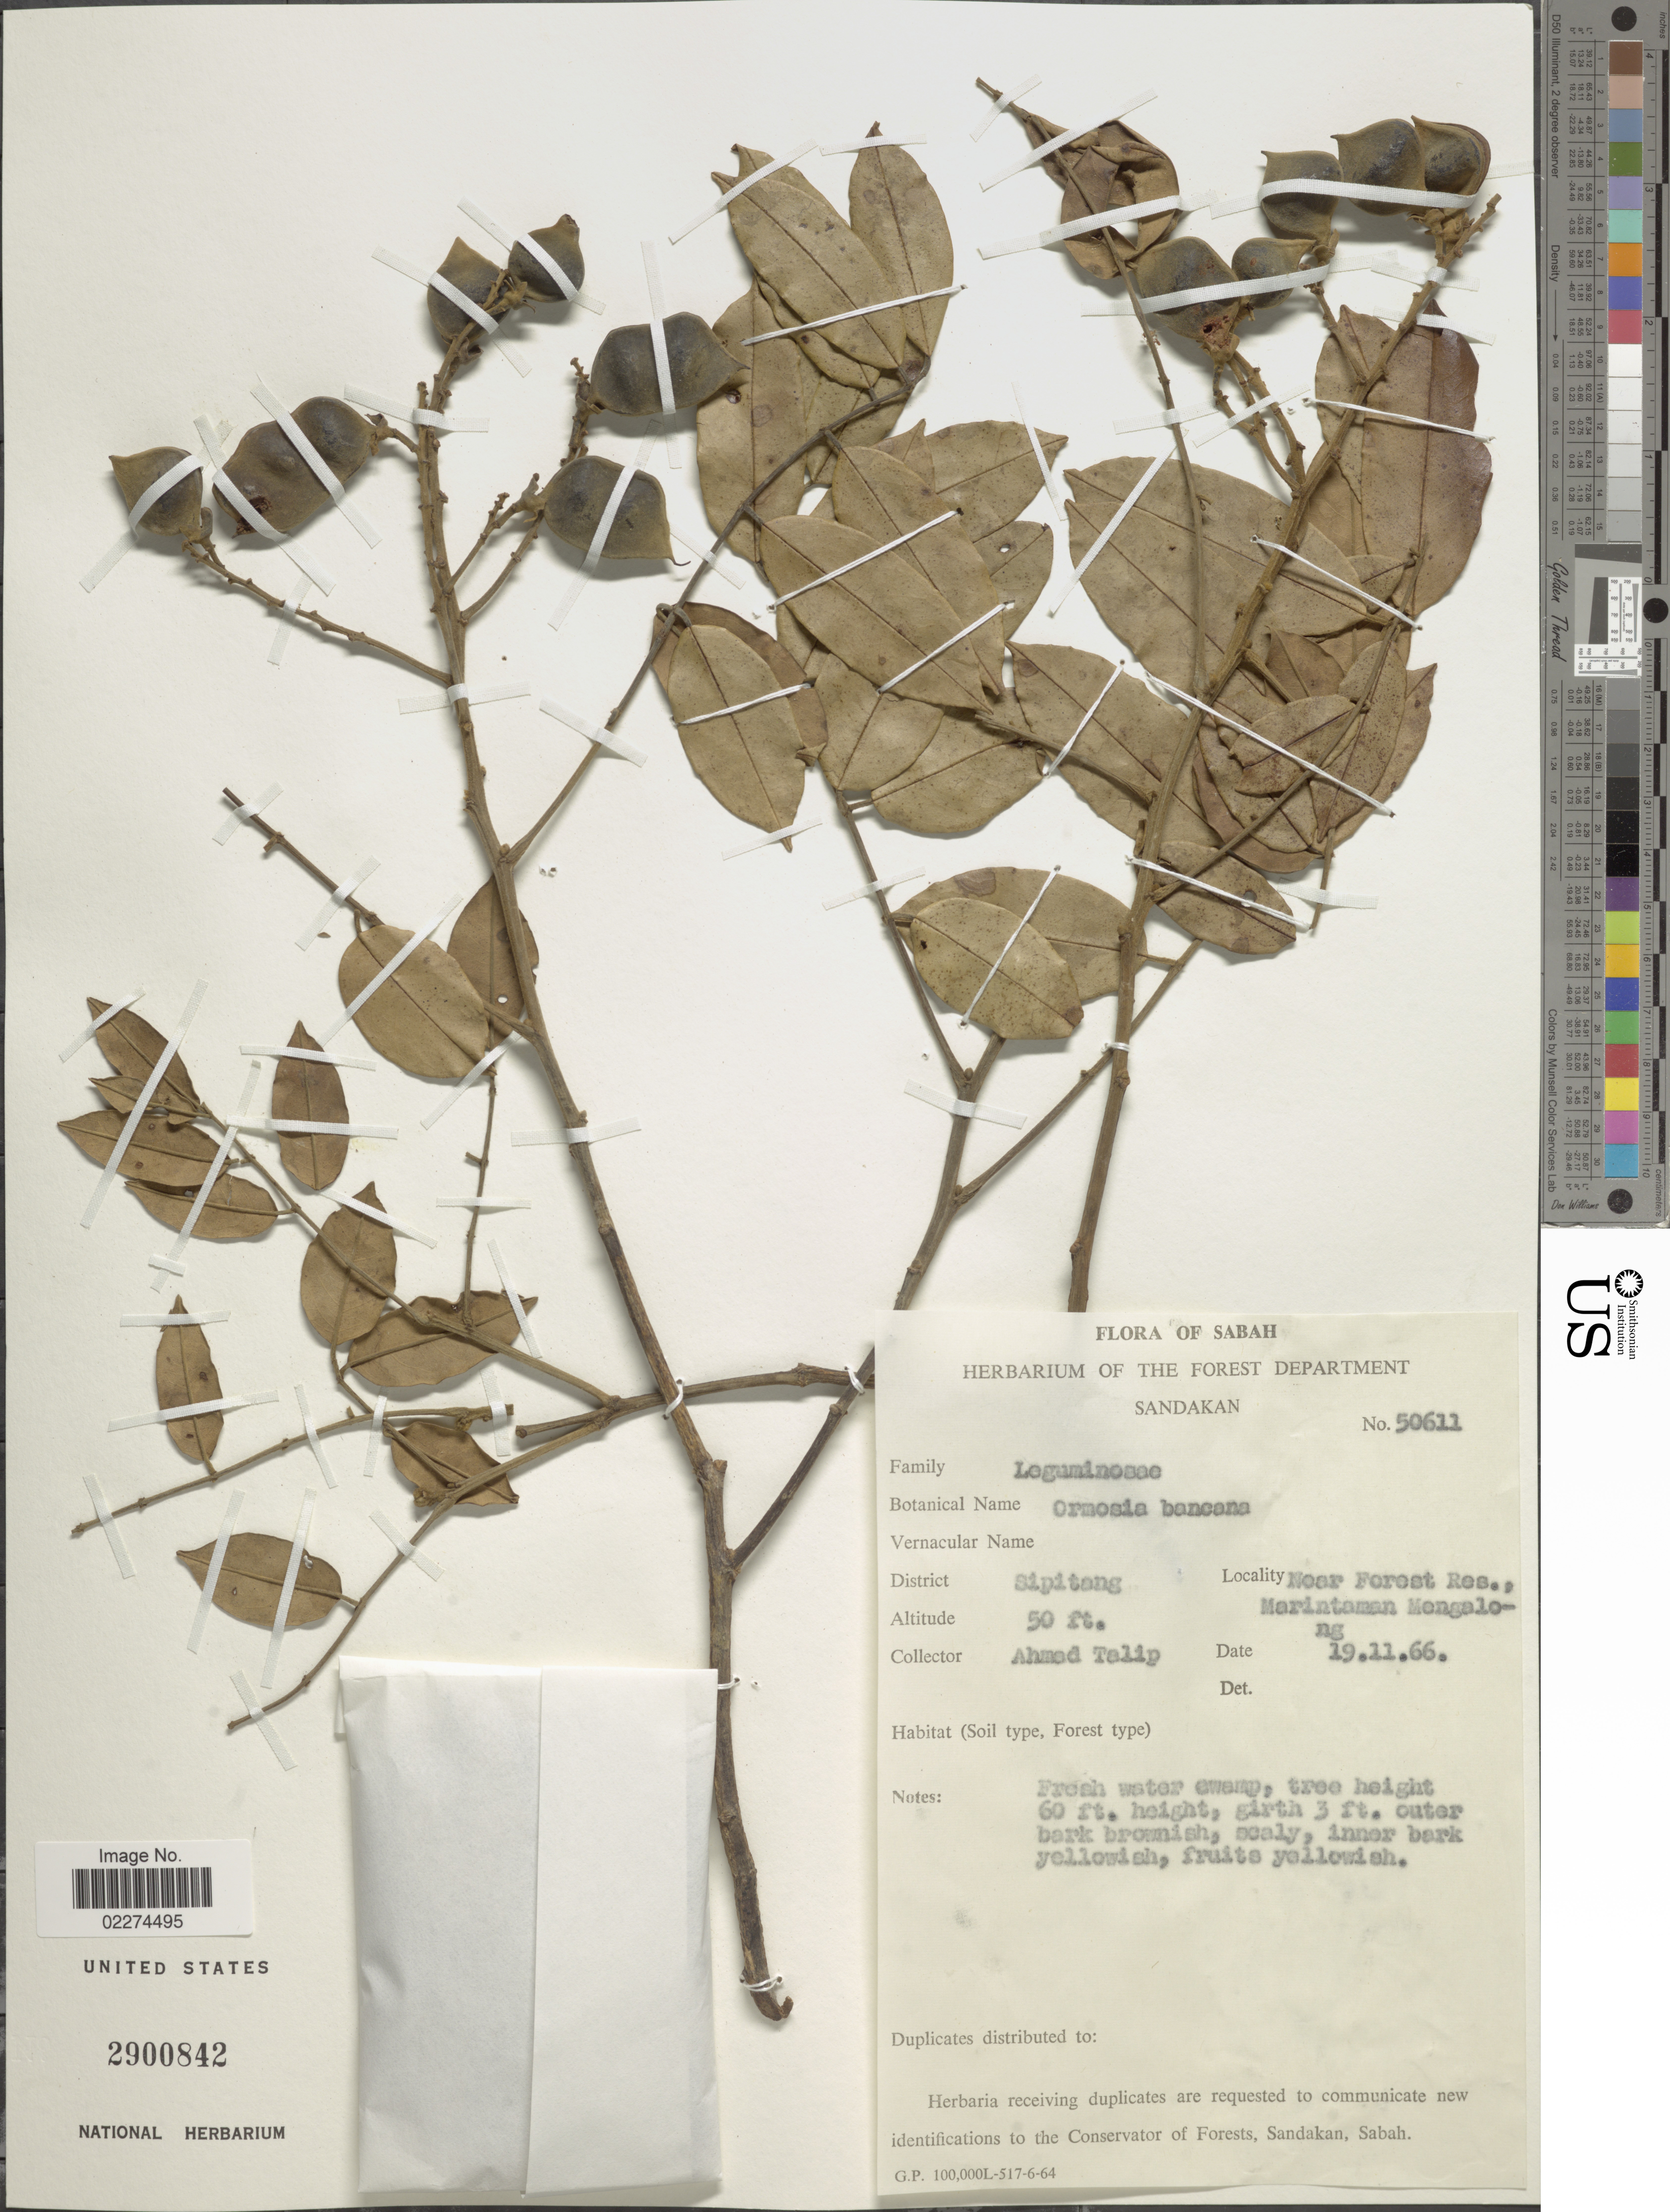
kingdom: Plantae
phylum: Tracheophyta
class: Magnoliopsida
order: Fabales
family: Fabaceae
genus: Ormosia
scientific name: Ormosia bancana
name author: Prain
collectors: A. Talip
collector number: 50611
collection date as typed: Transcribed d/m/y: 19/11/66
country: Malaysia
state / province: Sabah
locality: Sandakan, Near Forest Res., Marintaman Mengalong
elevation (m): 15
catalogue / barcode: US 2900842